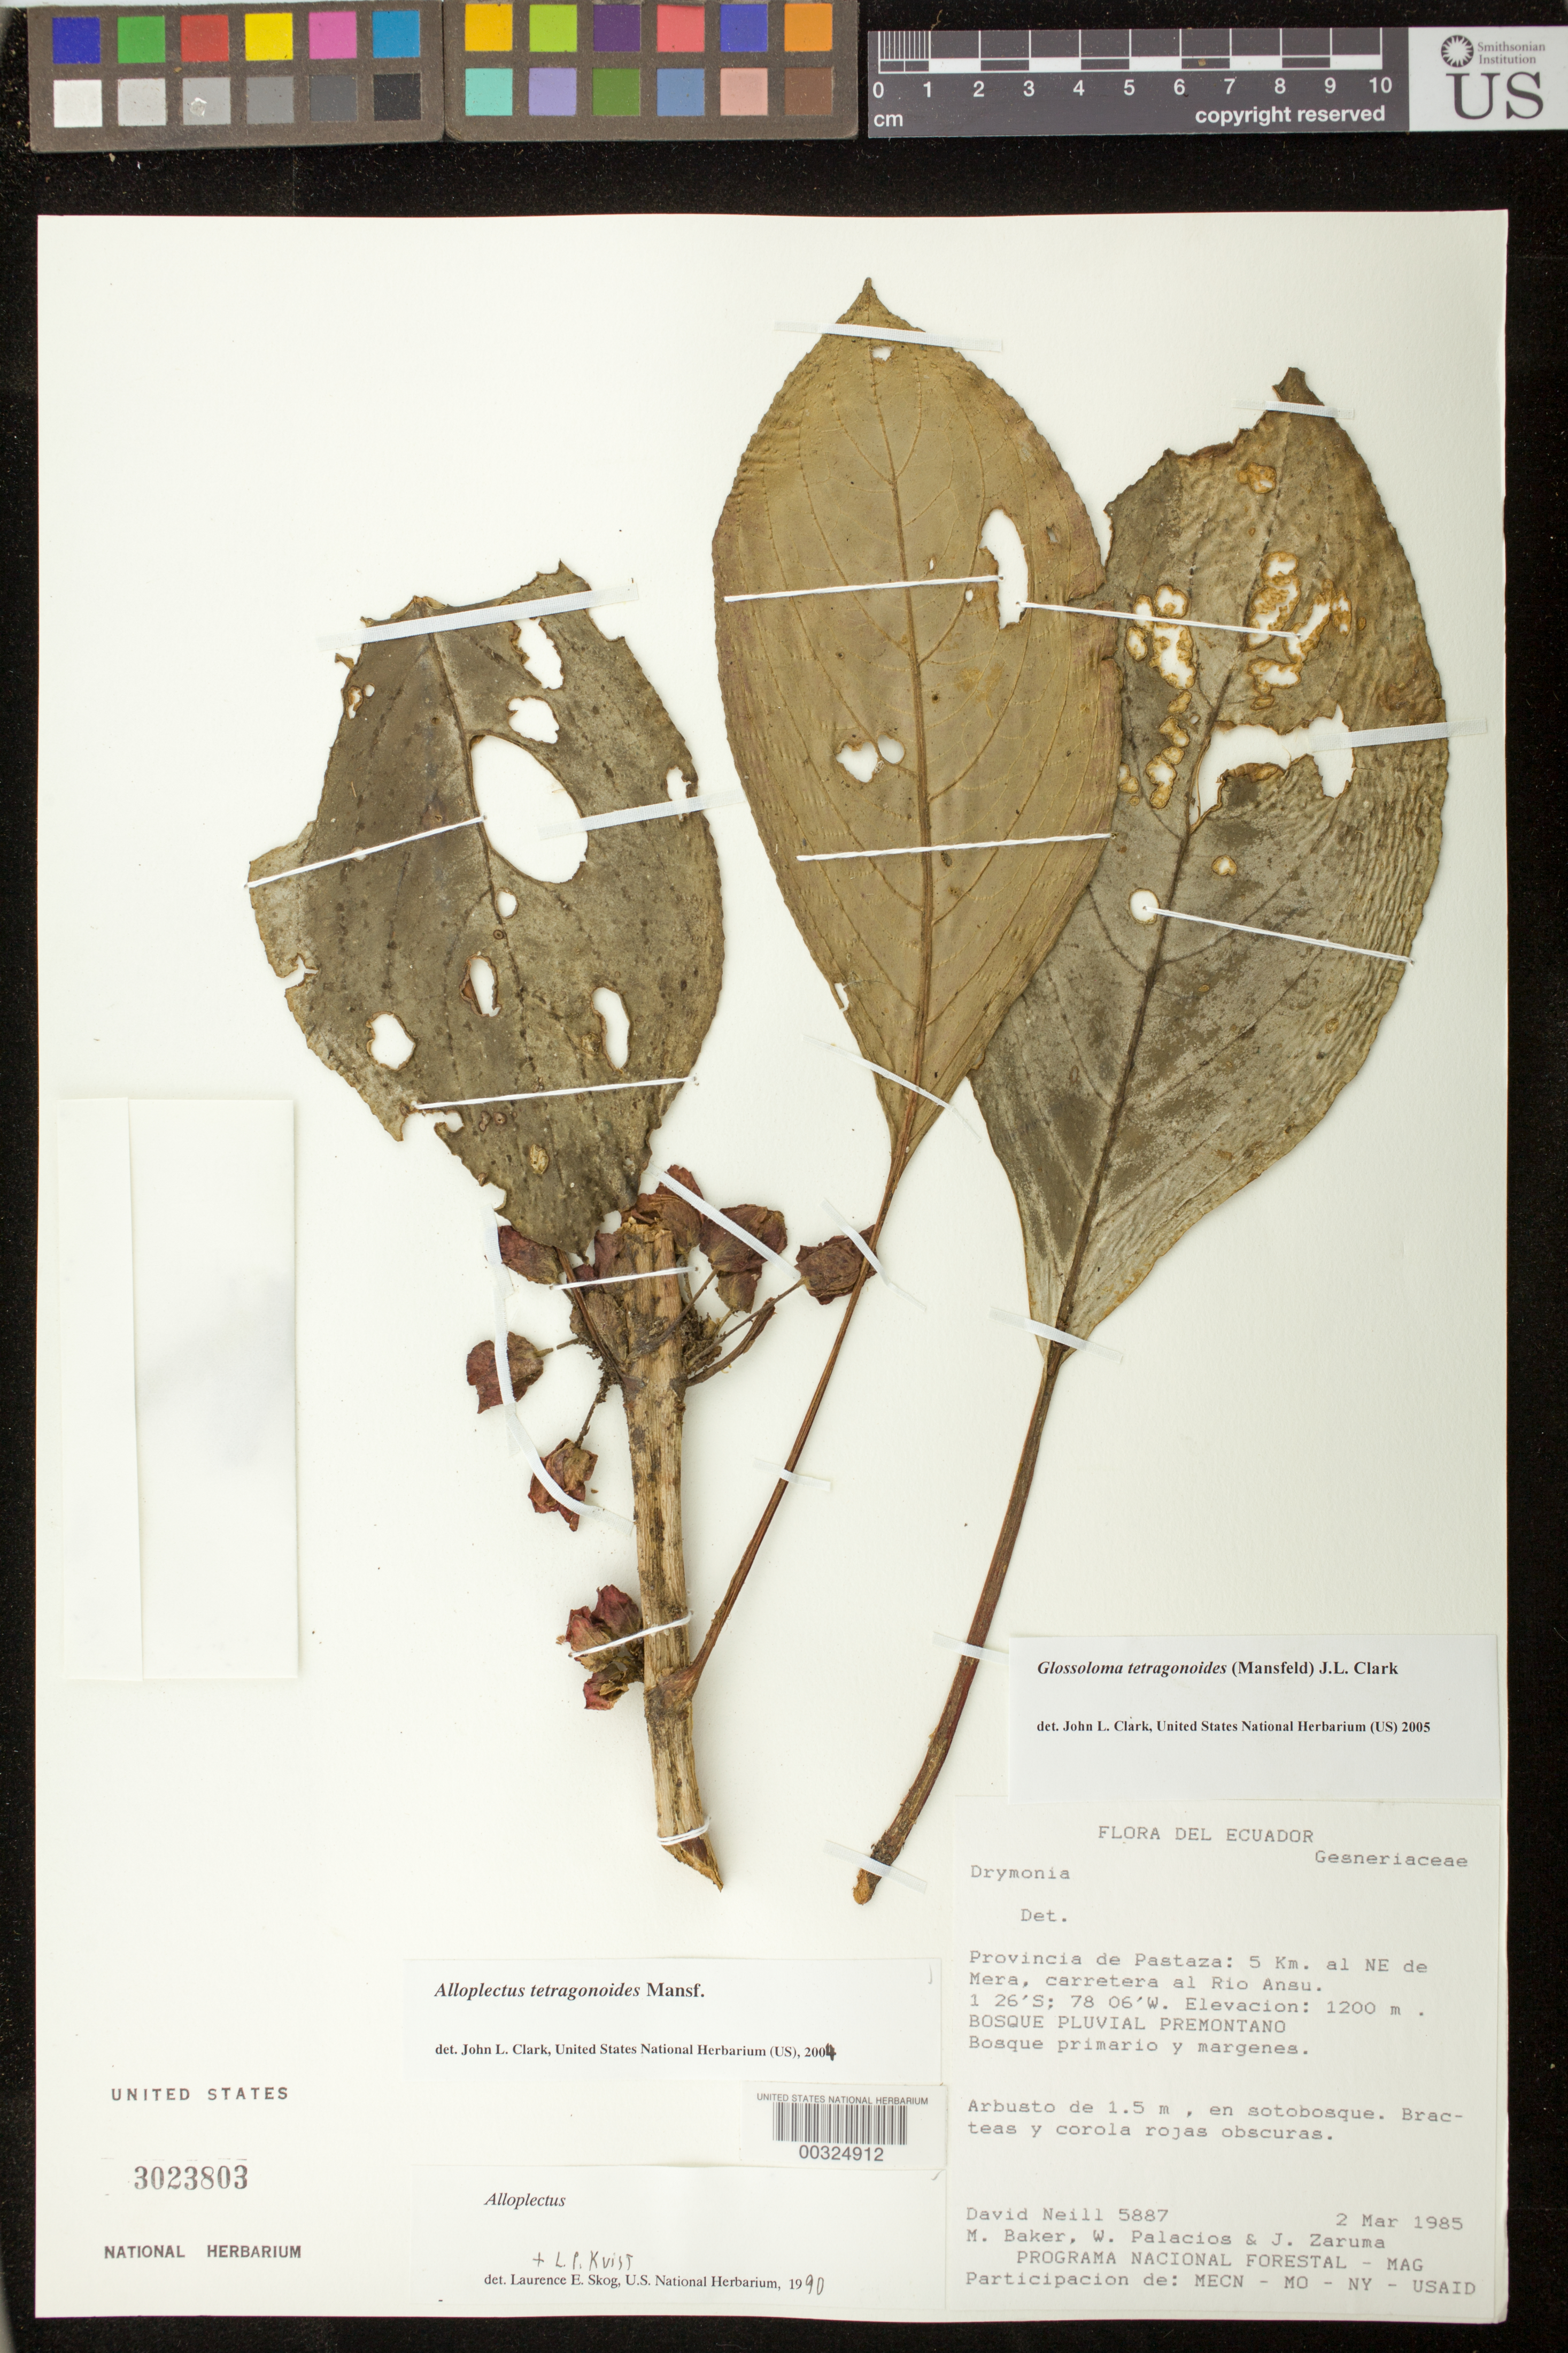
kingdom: Plantae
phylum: Tracheophyta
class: Magnoliopsida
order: Lamiales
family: Gesneriaceae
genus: Glossoloma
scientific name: Glossoloma tetragonoides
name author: (Mansf.) J.L. Clark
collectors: D. A. Neill, M. Baker, W. Palacios & J. Zaruma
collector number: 5887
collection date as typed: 02 Mar 1985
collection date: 1985-03-02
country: Ecuador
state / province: Pastaza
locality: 5 km al NE de Mera, carretera al Rio Ansu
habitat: Bosque pluvial premontao, bosque primario y margenes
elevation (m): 1200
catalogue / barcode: US 3023803